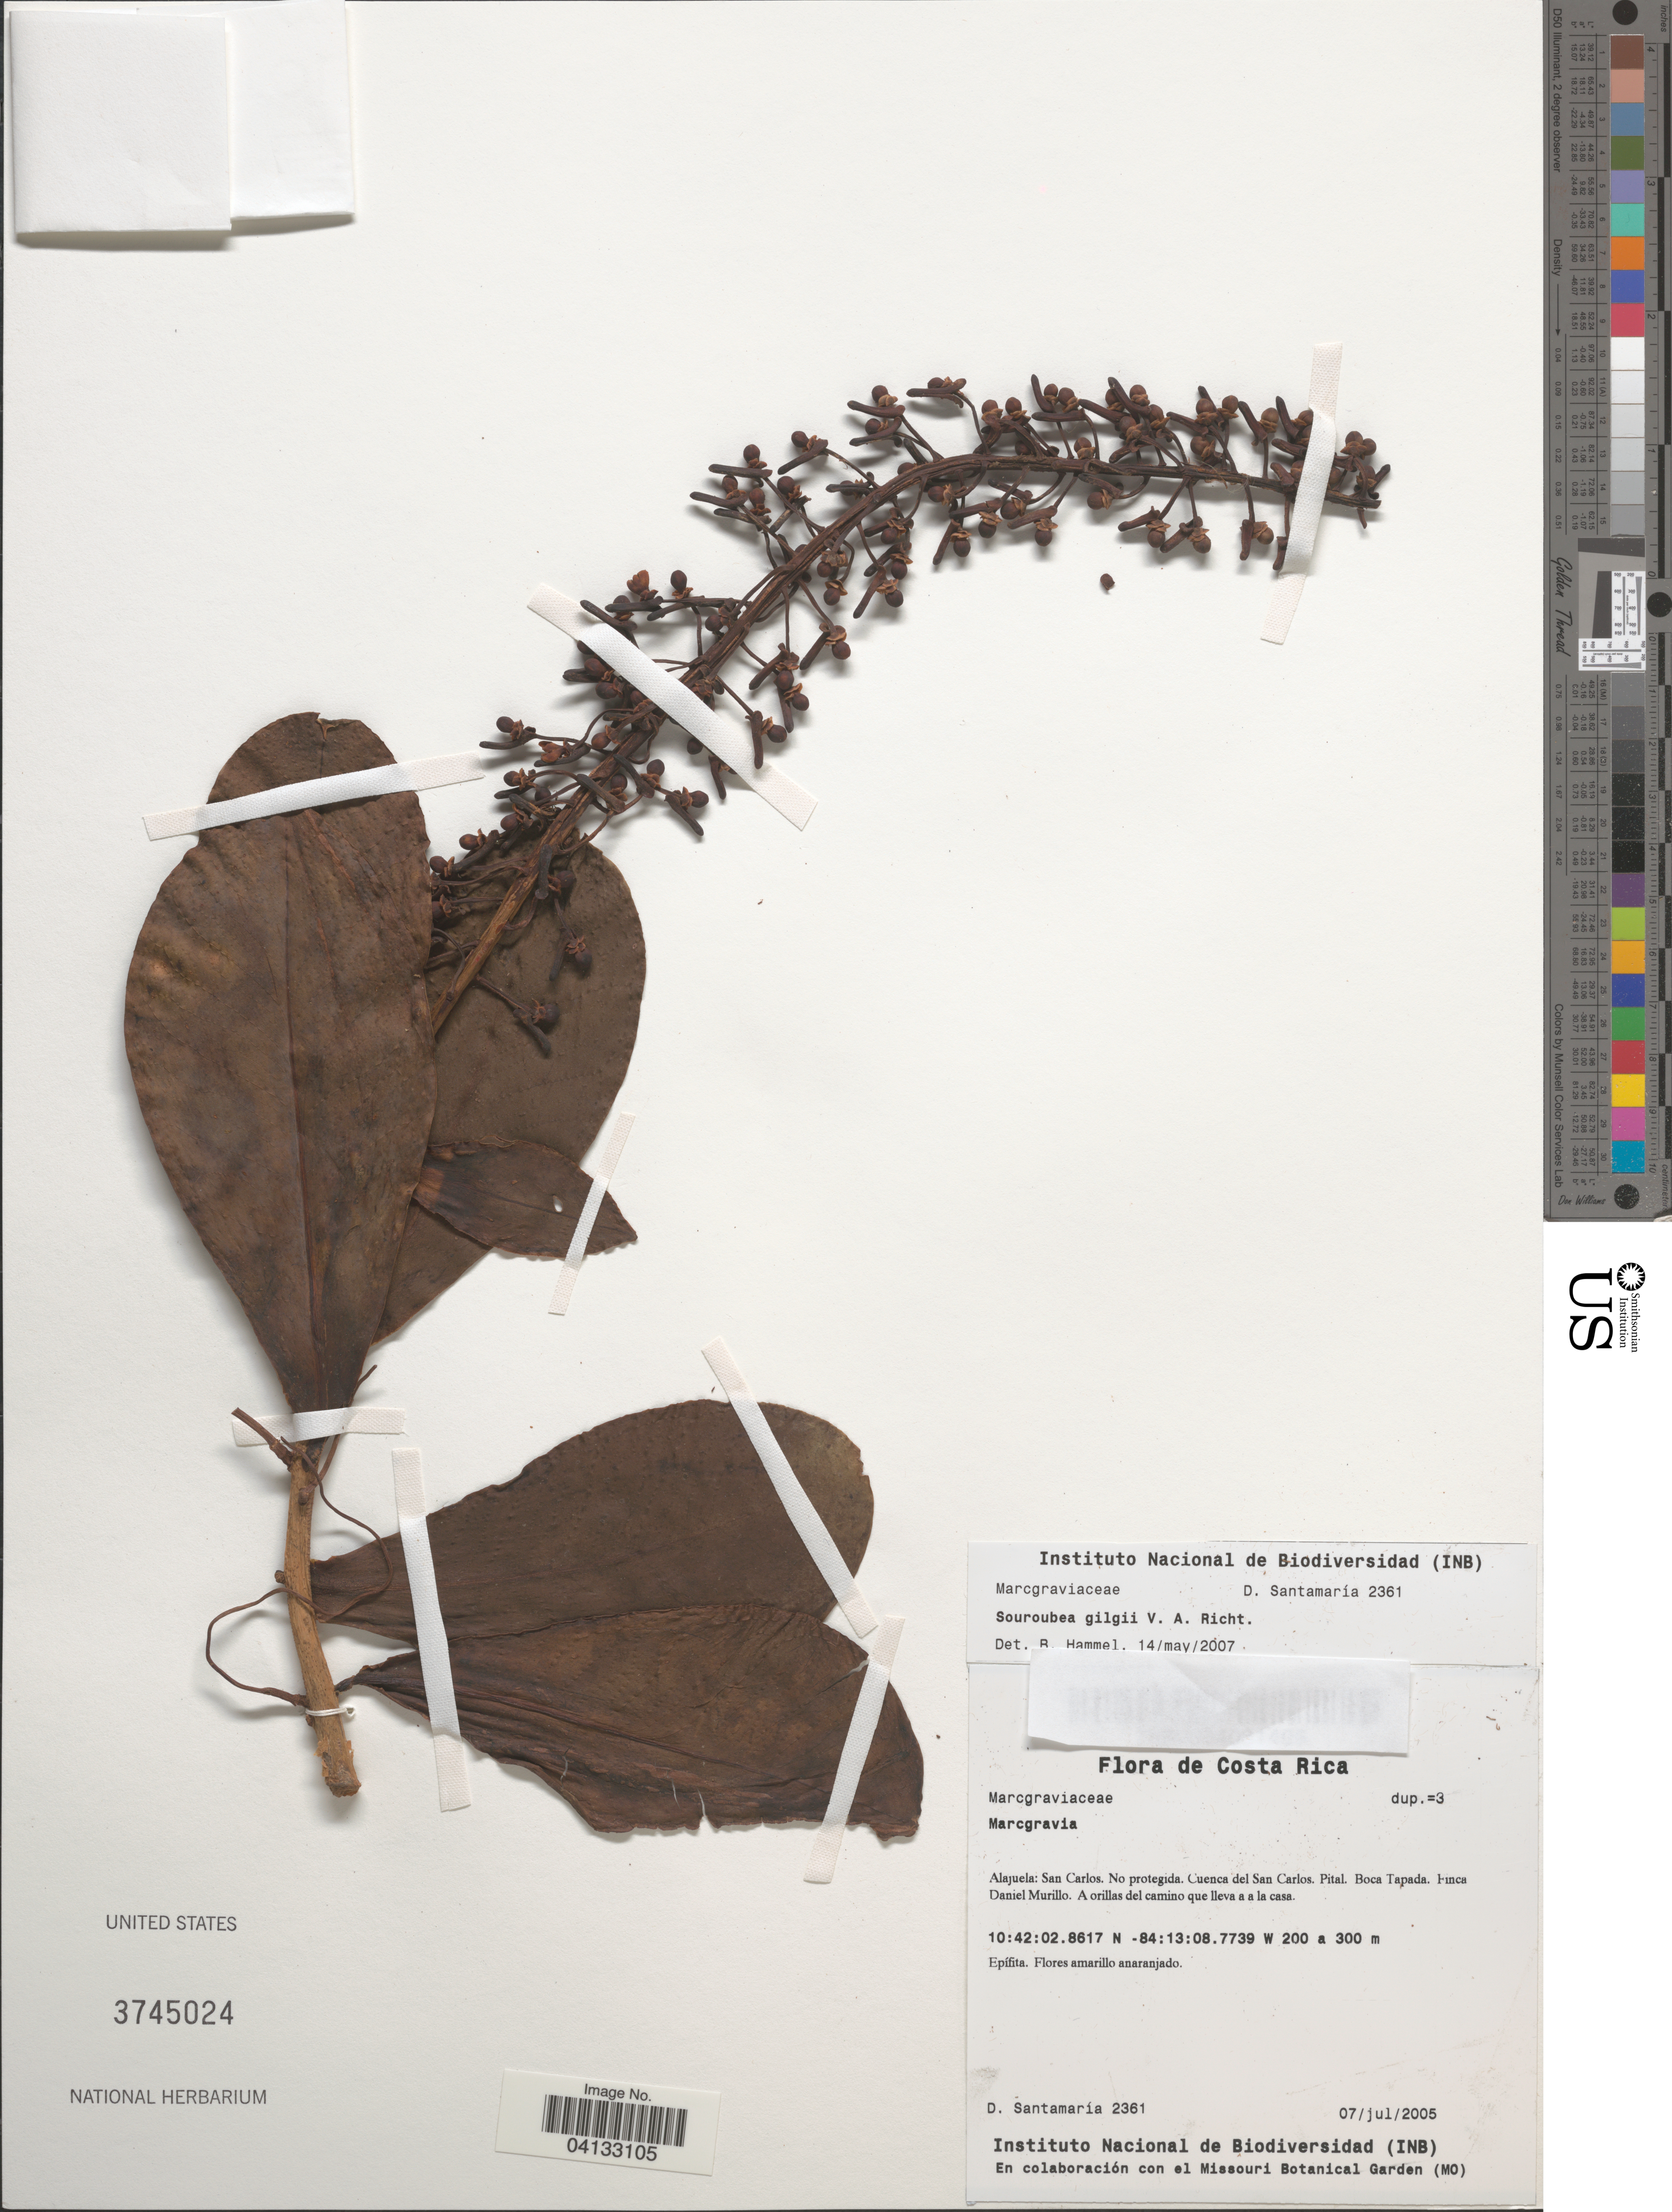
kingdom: Plantae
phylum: Tracheophyta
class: Magnoliopsida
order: Ericales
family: Marcgraviaceae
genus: Souroubea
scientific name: Souroubea gilgii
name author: V.A. Richt.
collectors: D. Santamaria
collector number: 2361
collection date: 2005-07-07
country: Costa Rica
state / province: Alajuela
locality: San Carlos. No protegida. Cuenca del San Carlos. Boca Tapada. Finca Daniel Murillo. A orillas del camino que lleva a a la casa.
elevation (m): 200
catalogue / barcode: US 3745024